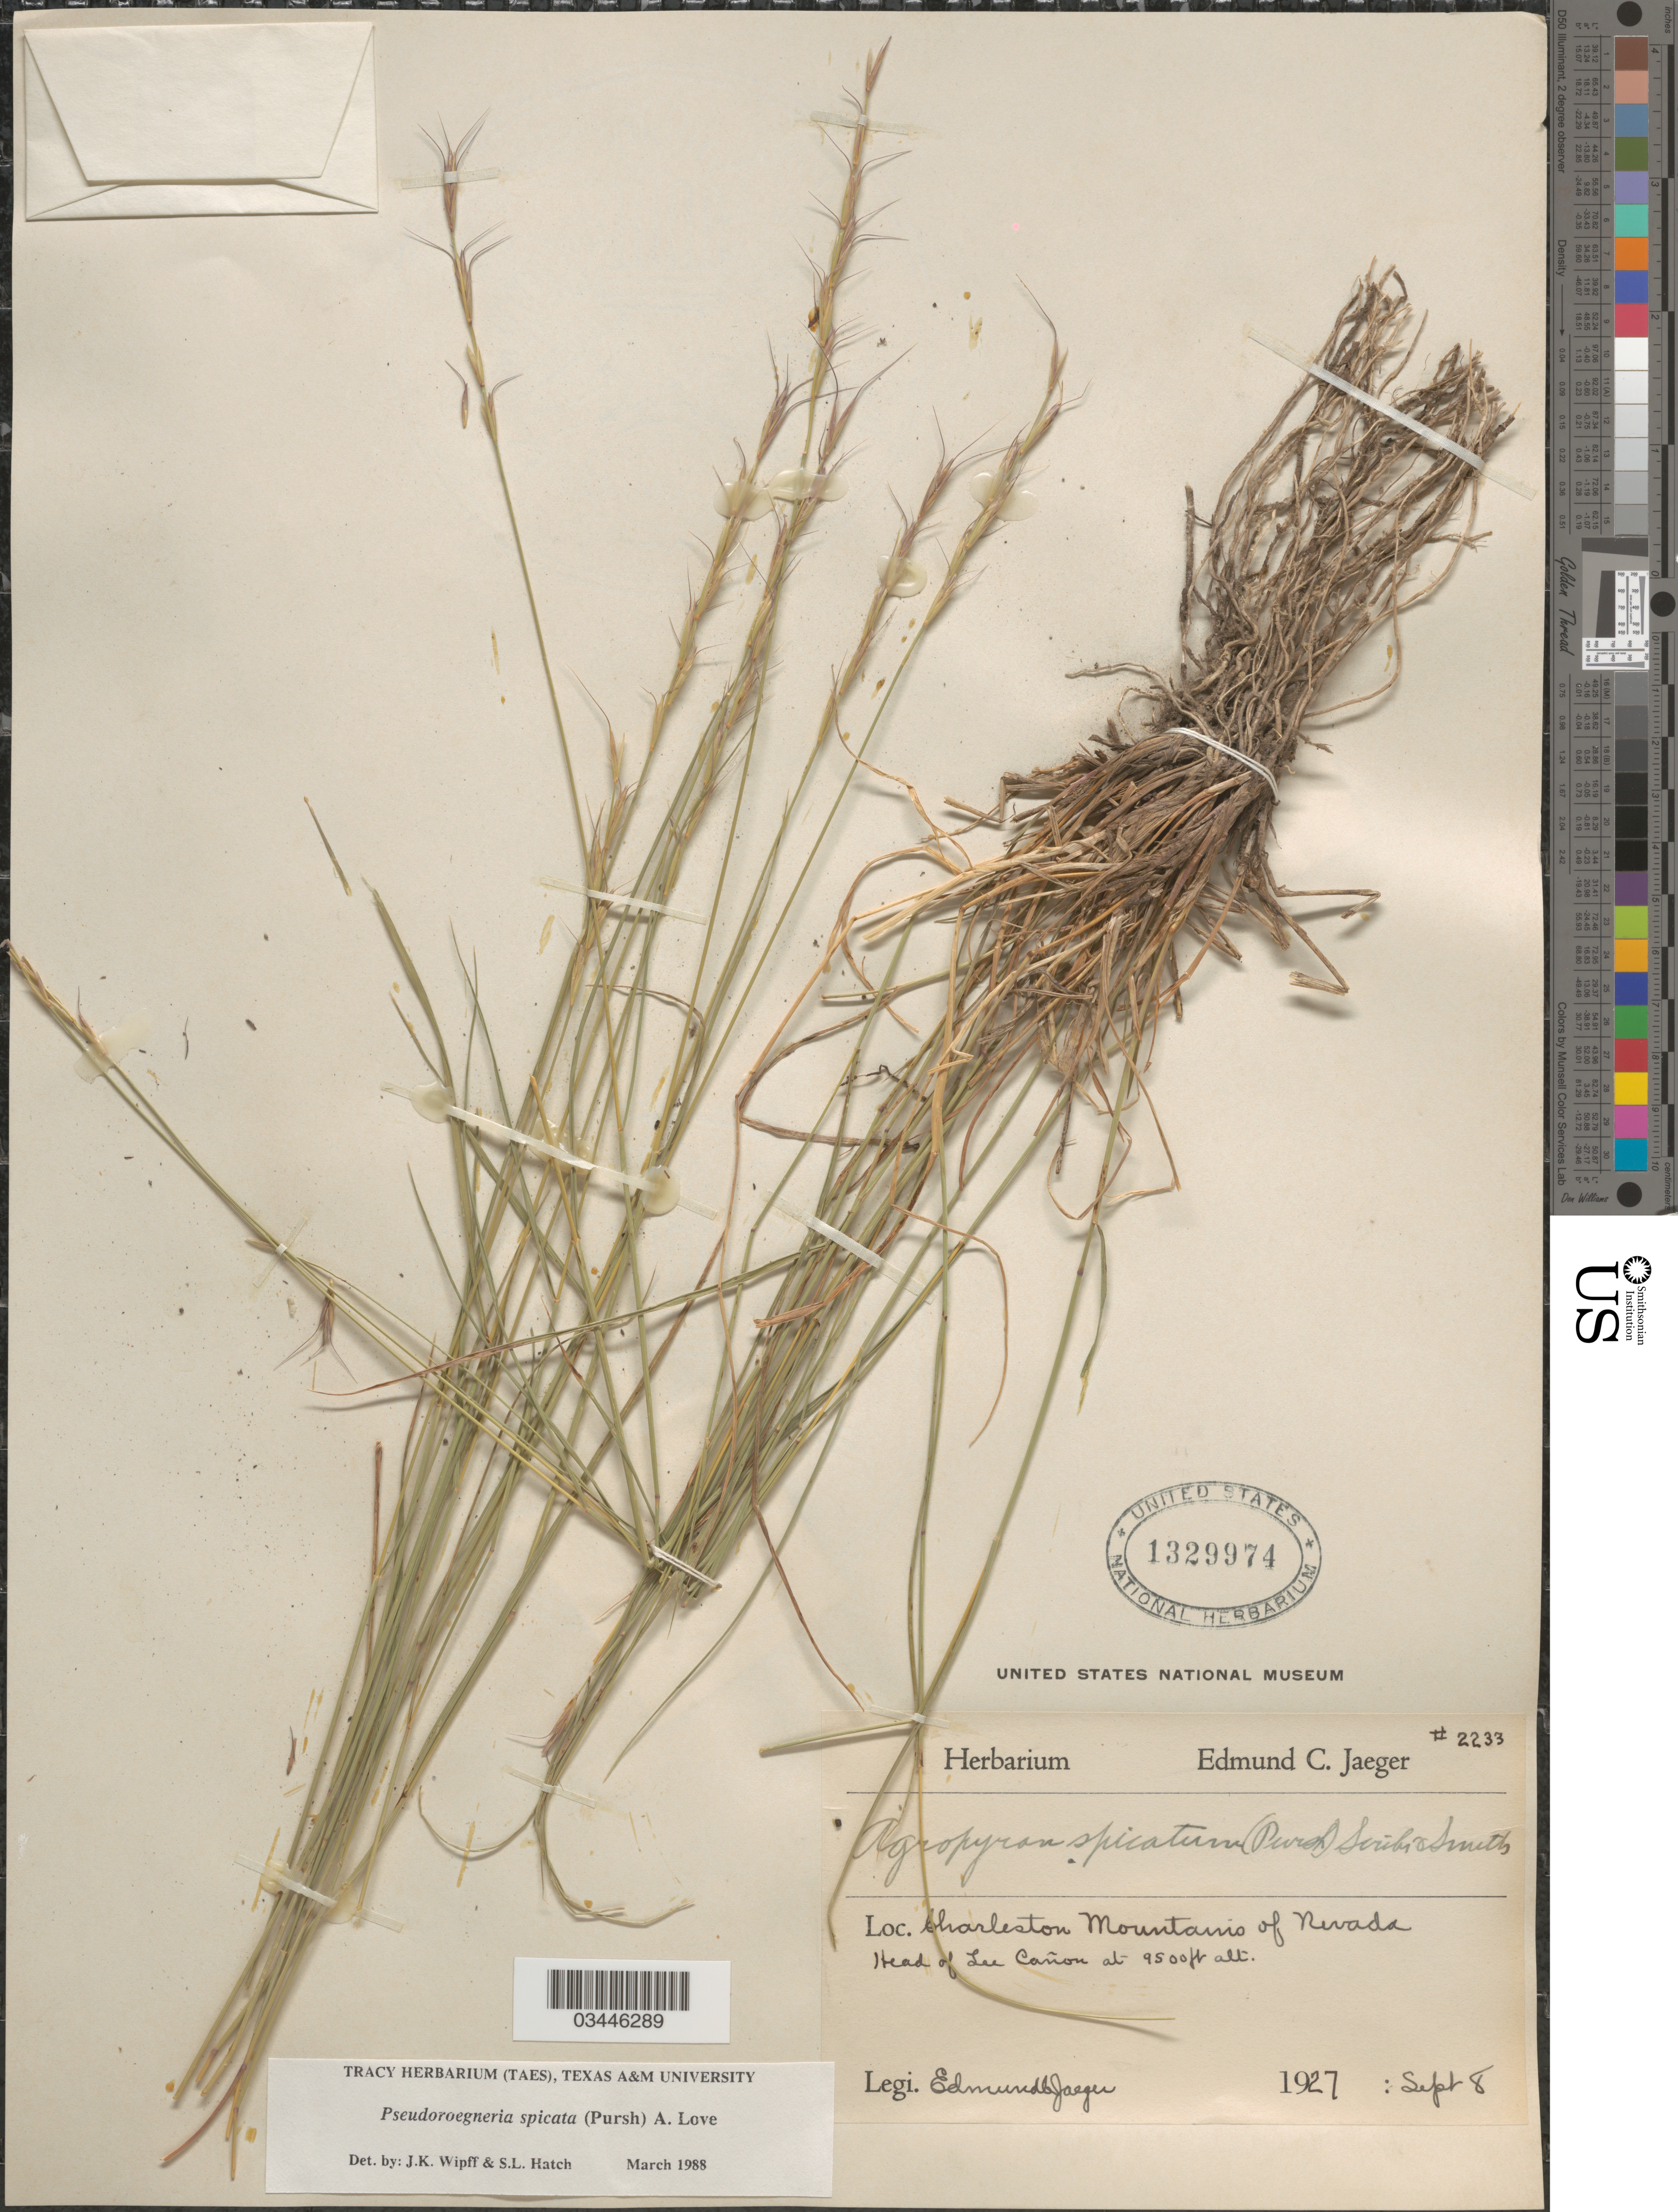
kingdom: Plantae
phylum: Tracheophyta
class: Liliopsida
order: Poales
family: Poaceae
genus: Pseudoroegneria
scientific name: Pseudoroegneria spicata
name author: (Pursh) Á. Löve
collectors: E. Jaeger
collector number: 2233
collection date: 1927-09-08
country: United States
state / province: Nevada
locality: Charleston Mountains of Nevada. Head of Lee Cañon.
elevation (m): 2896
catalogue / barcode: US 1329974